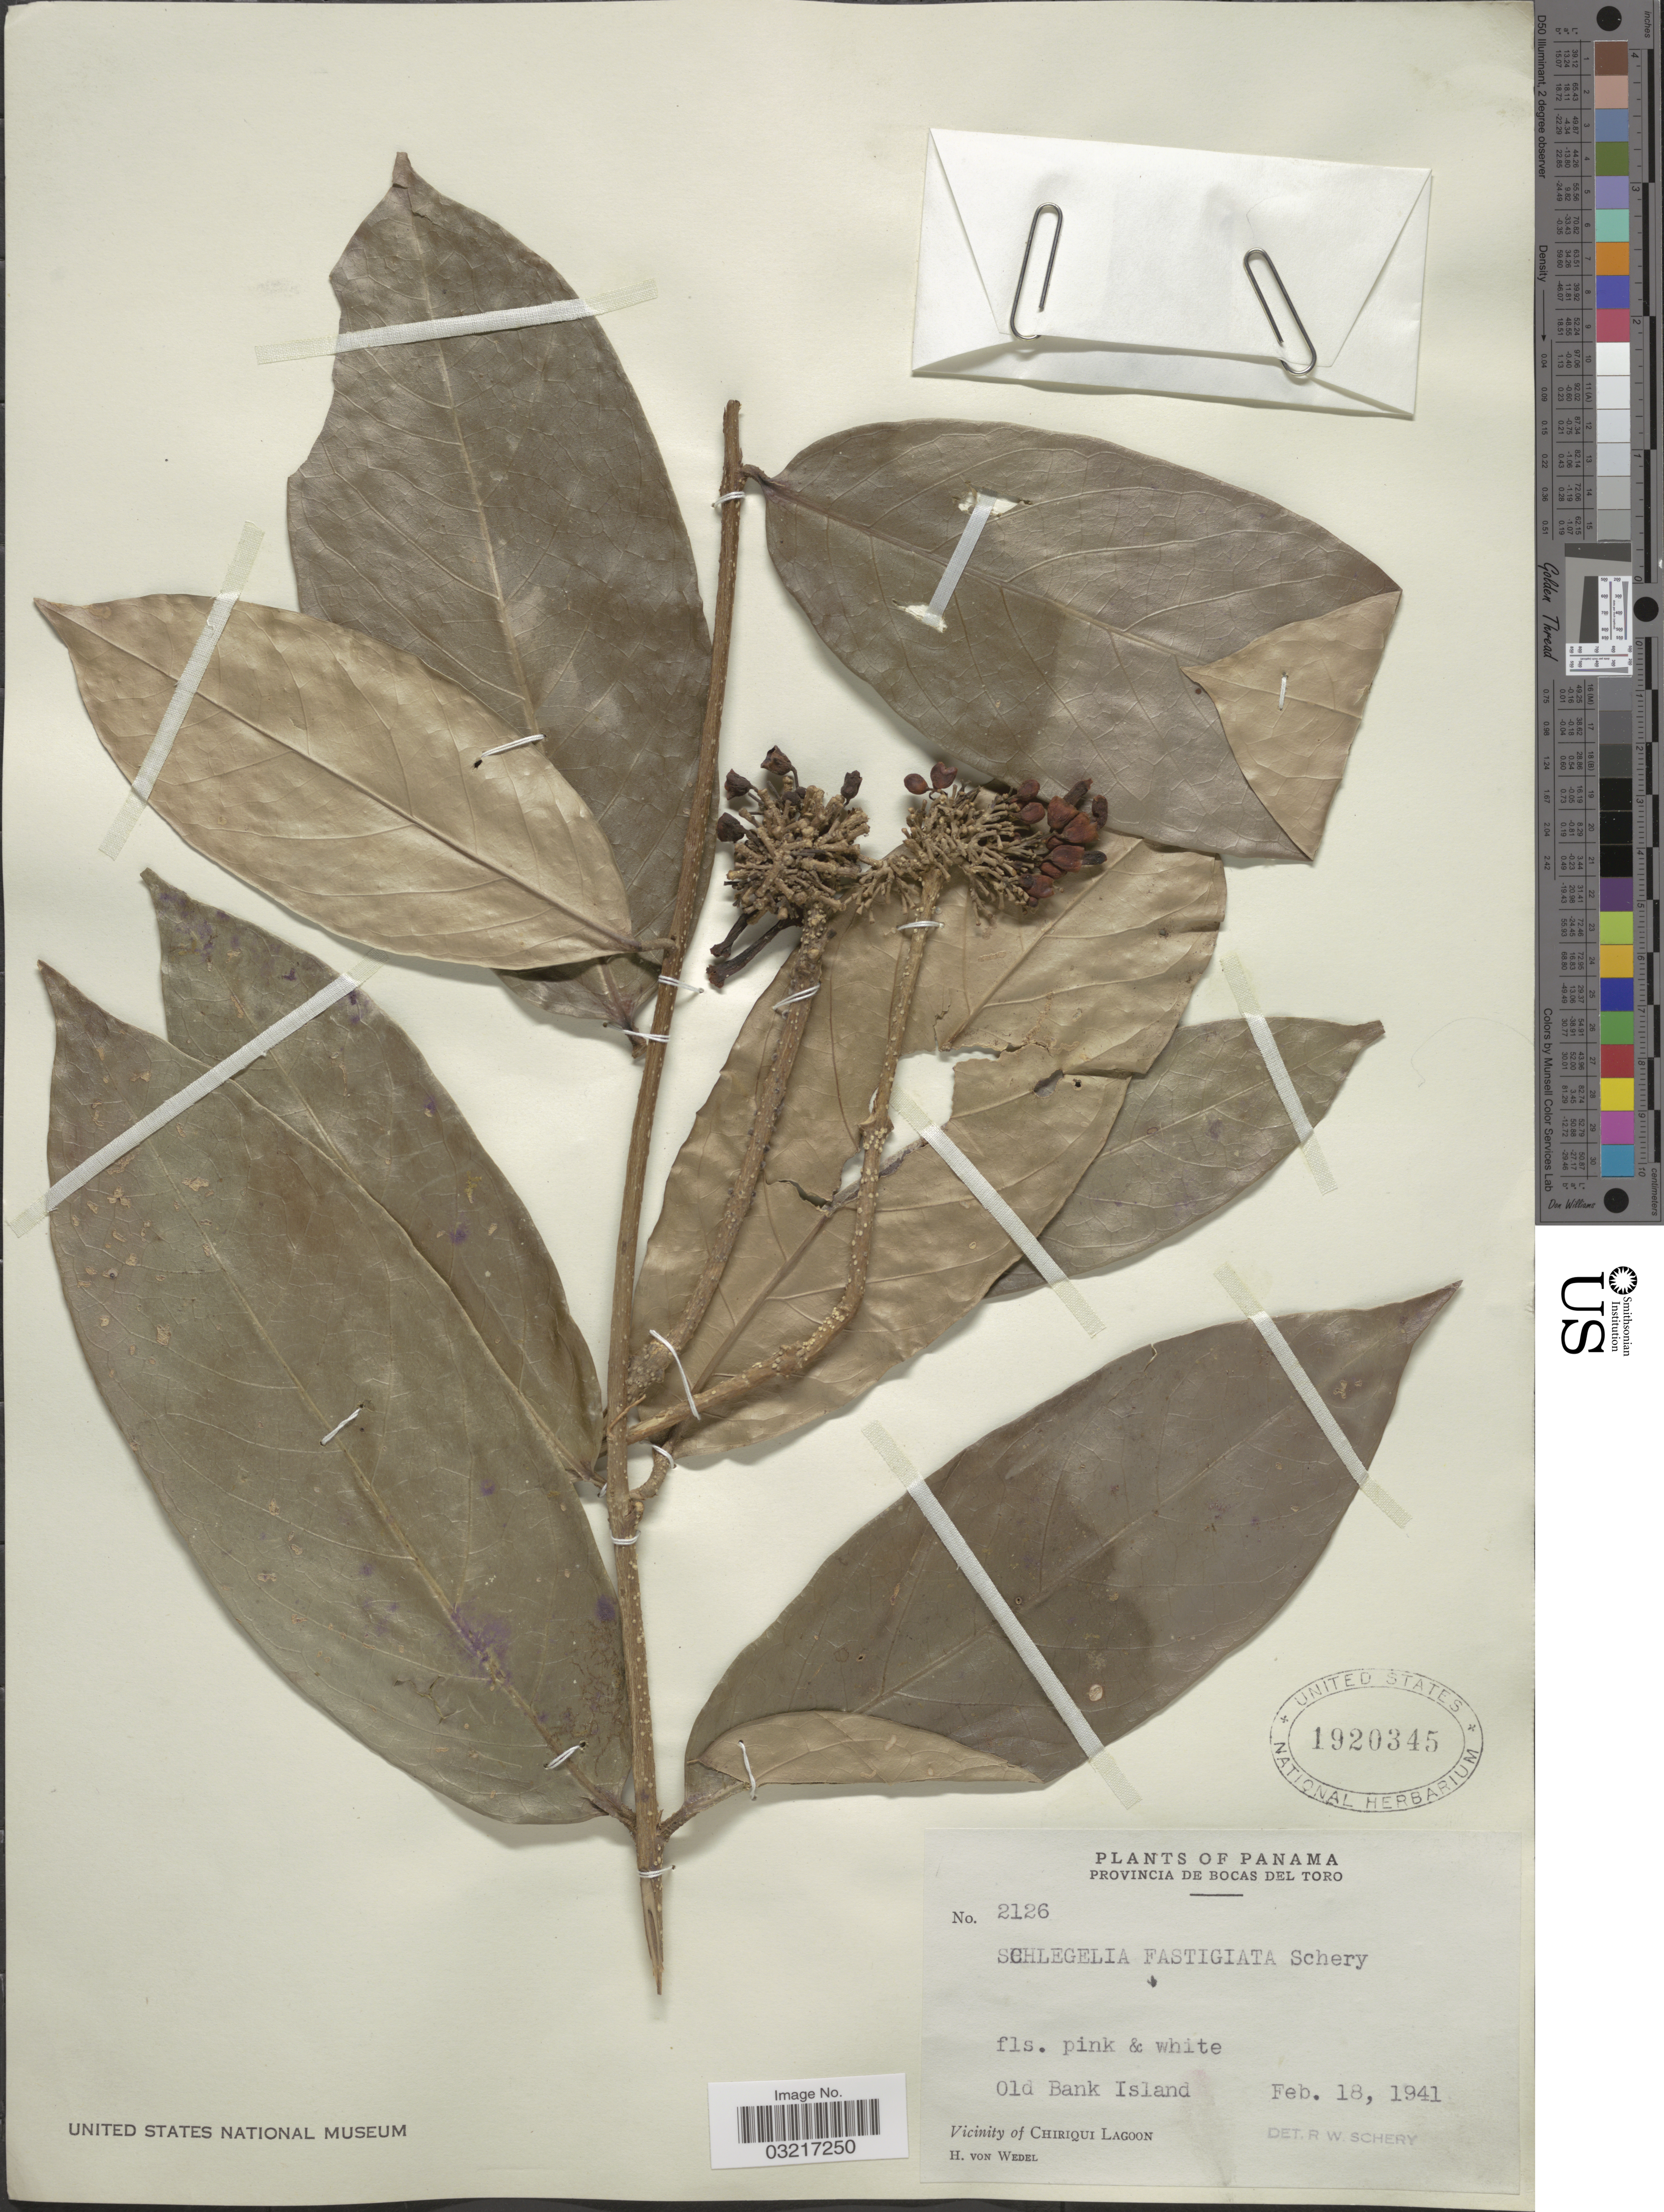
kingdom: Plantae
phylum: Tracheophyta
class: Magnoliopsida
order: Lamiales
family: Schlegeliaceae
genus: Schlegelia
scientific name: Schlegelia fastigiata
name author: Schery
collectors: H. von Wedel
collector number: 2126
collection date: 1941-02-18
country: Panama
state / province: Bocas del Toro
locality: Old Bank Island. Vicinity of Chiriqui Lagoon.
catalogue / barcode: US 1920345